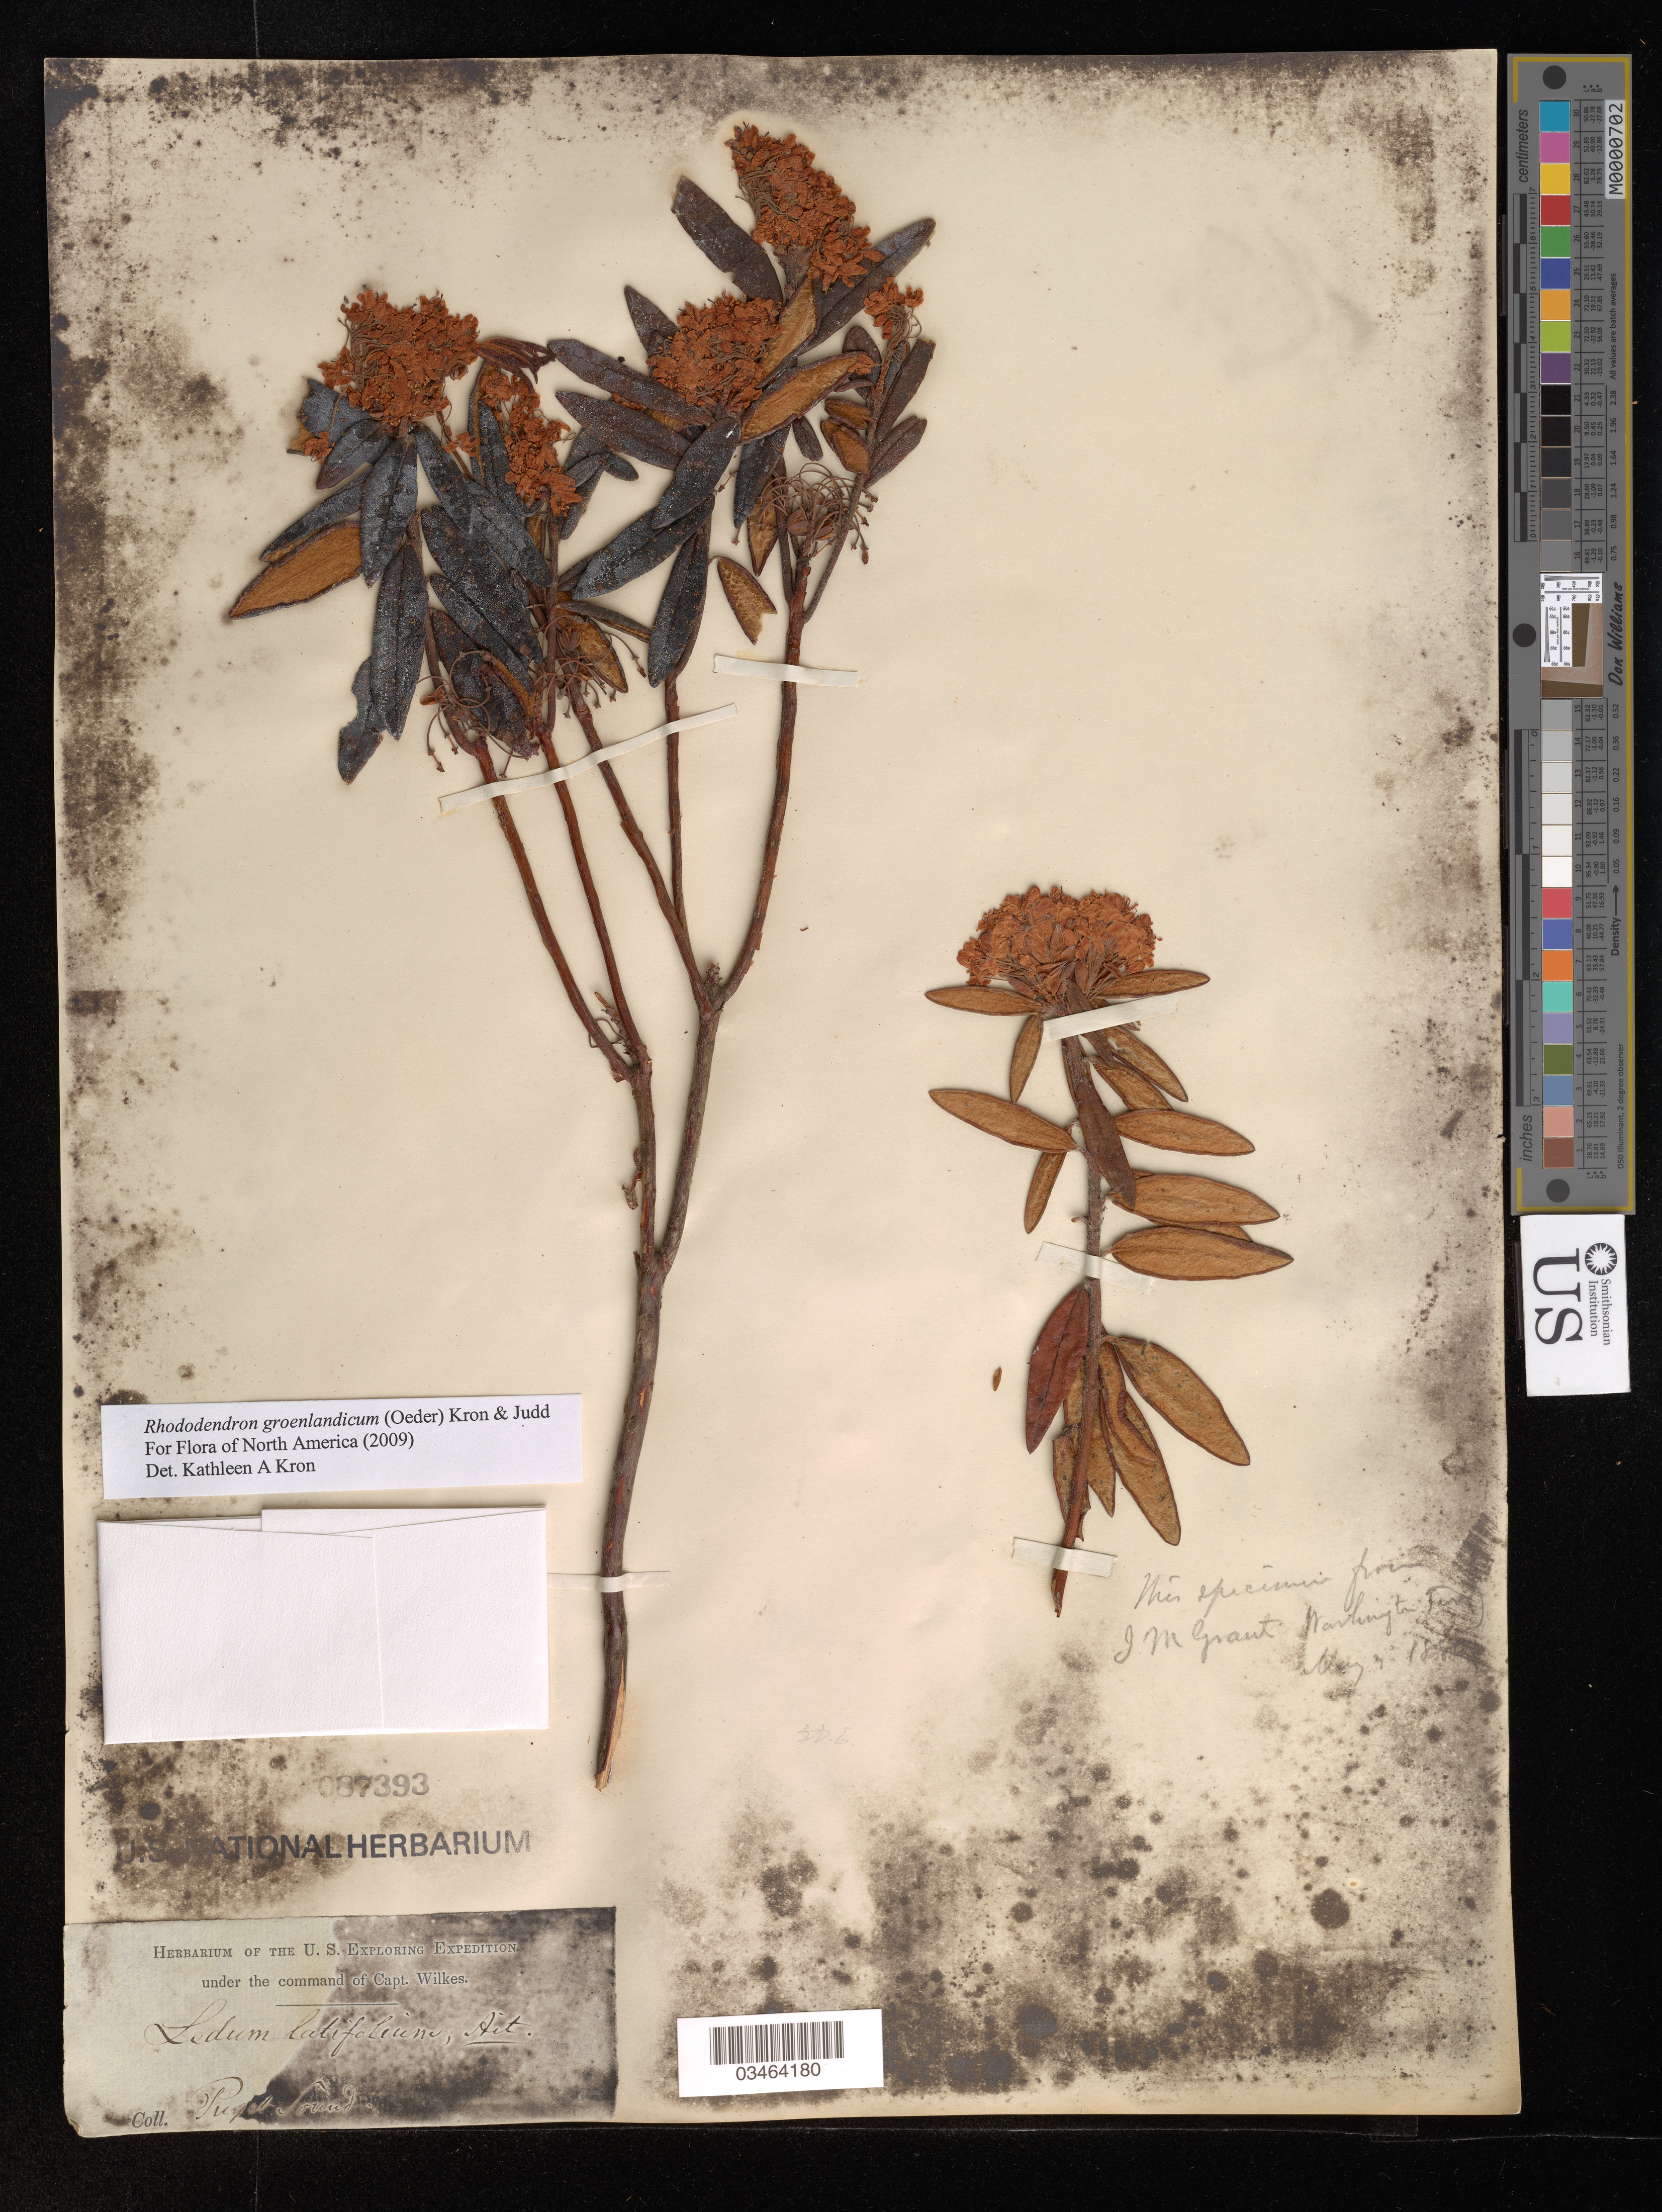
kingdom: Plantae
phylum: Tracheophyta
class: Magnoliopsida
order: Ericales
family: Ericaceae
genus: Rhododendron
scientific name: Rhododendron groenlandicum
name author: (Oeder) Kron & Judd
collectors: Ex herb. of the U. S. Exploring Expedition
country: United States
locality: The U.S. Exploring Expedition.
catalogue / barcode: US 87393